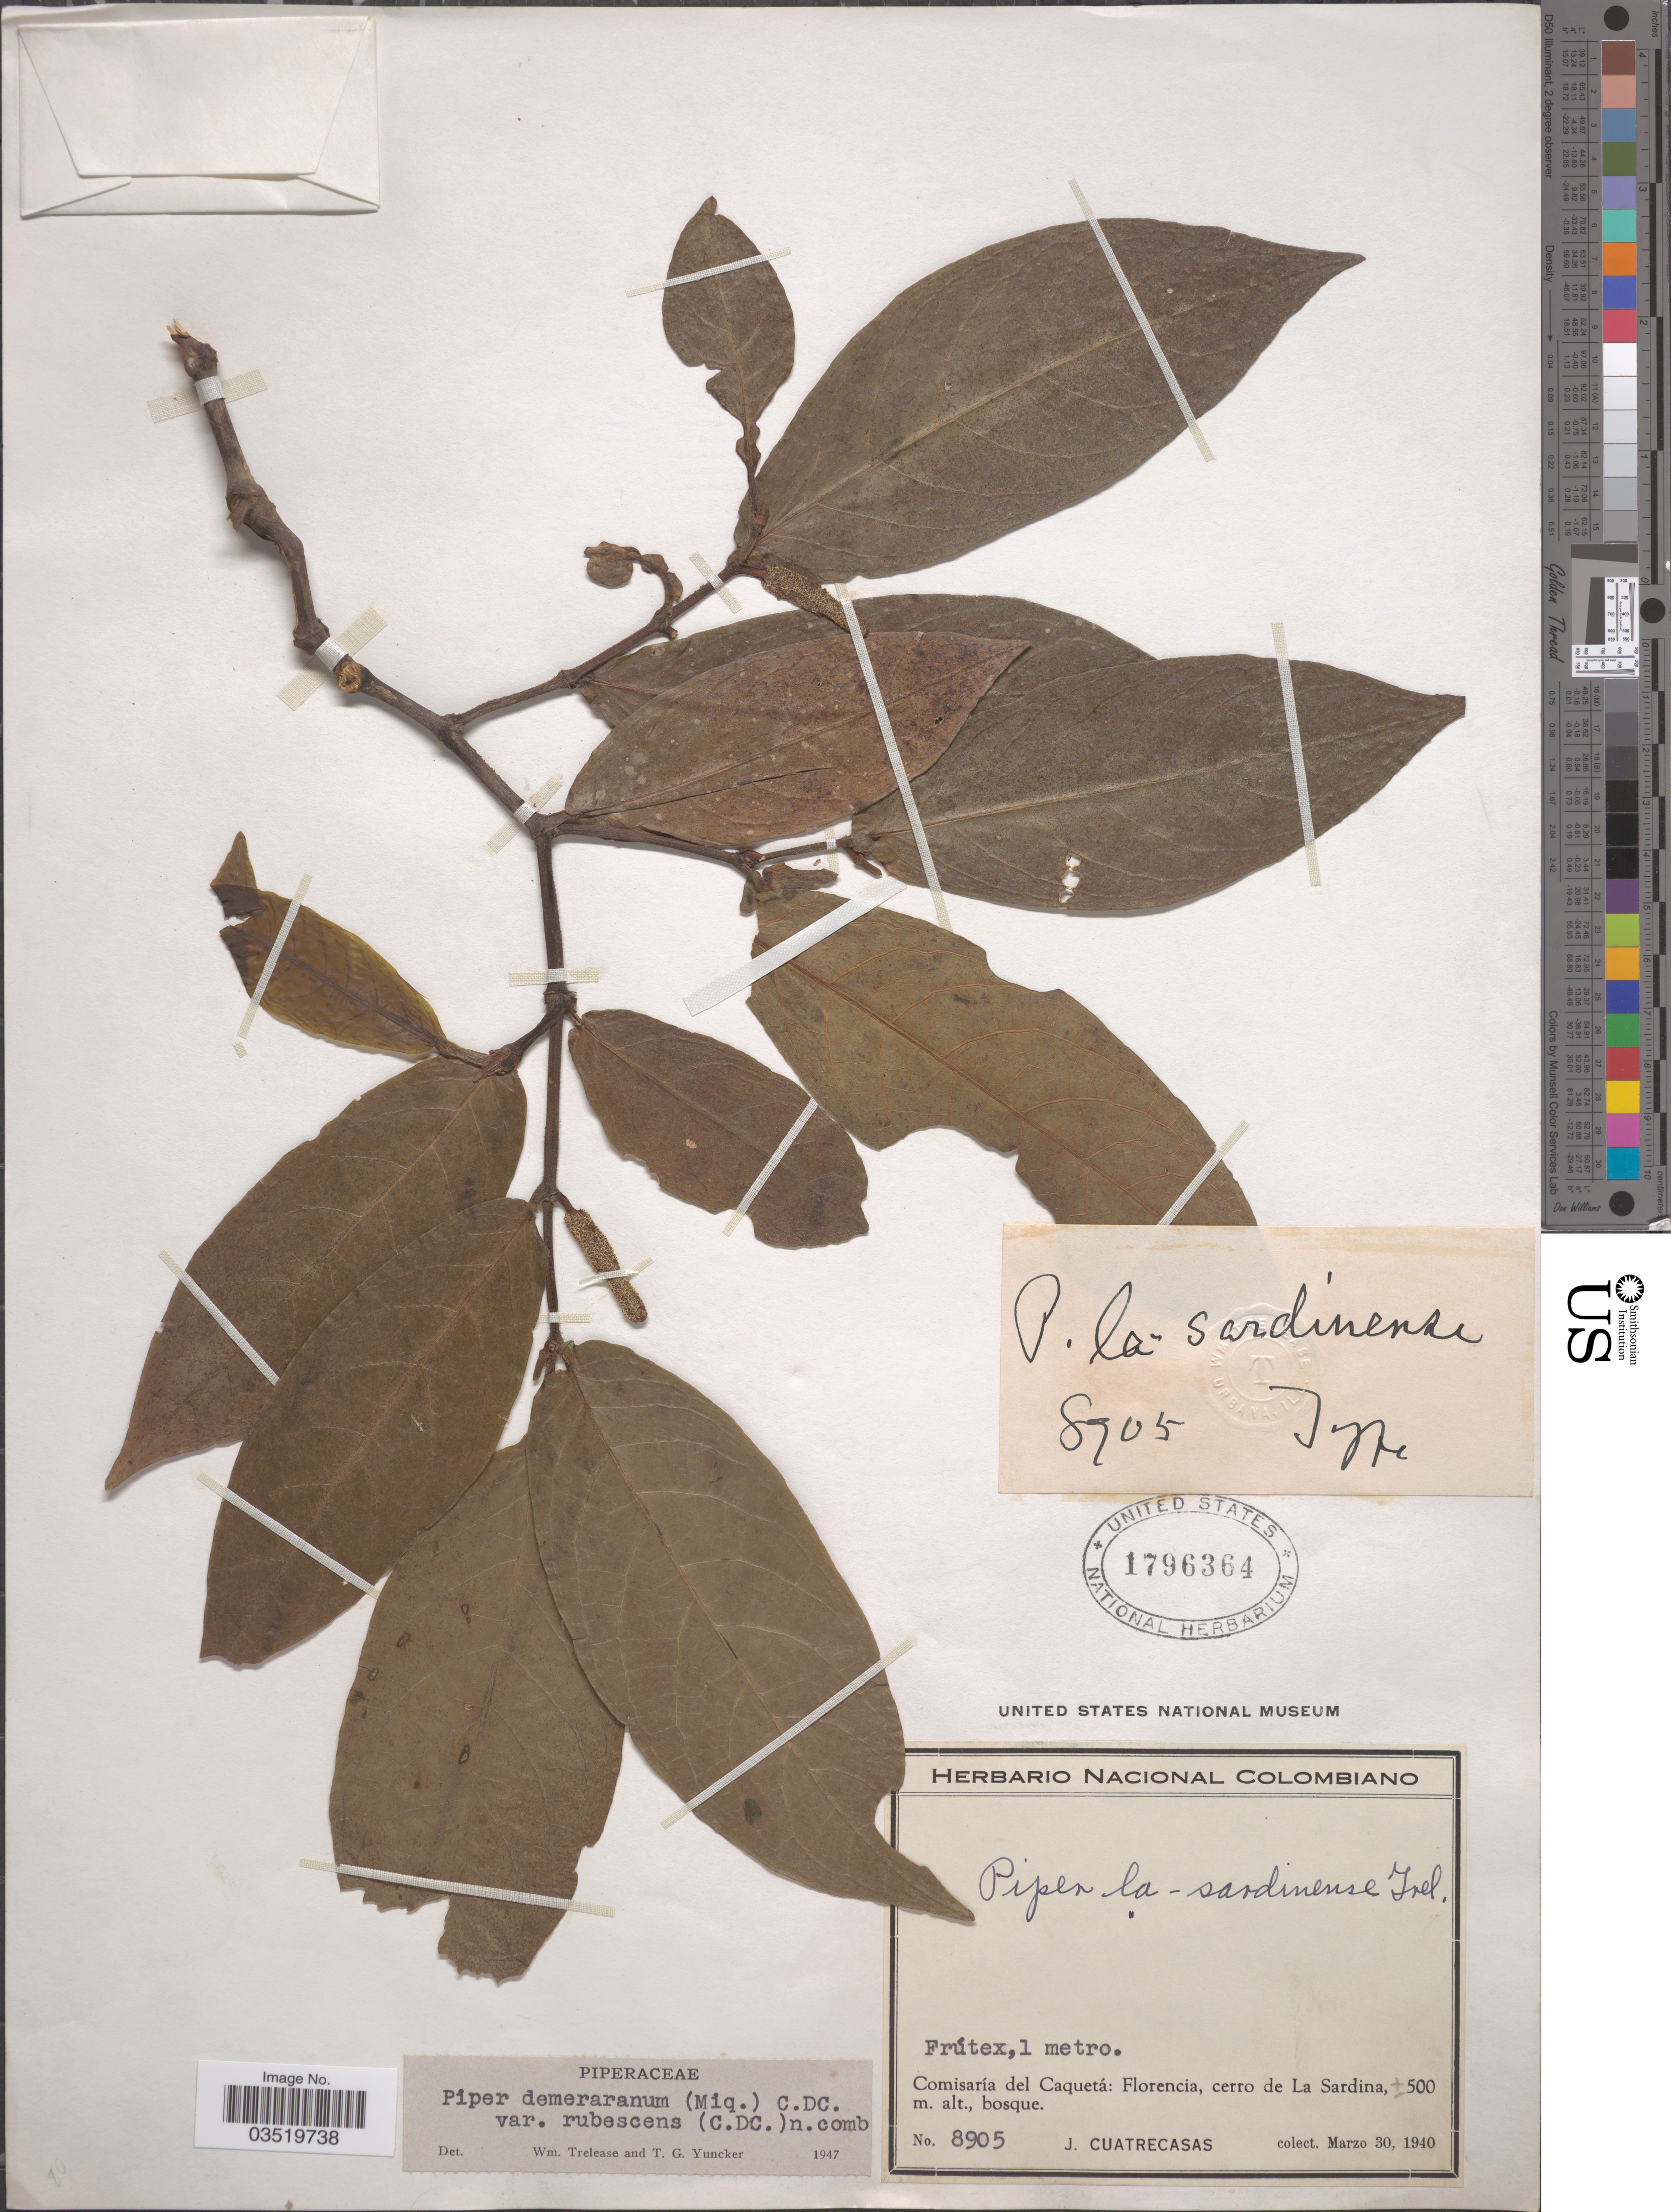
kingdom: Plantae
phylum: Tracheophyta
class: Magnoliopsida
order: Piperales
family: Piperaceae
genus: Piper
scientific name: Piper demeraranum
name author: (Miq.) C. DC.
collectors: J. Cuatrecasas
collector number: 8905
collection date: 1940-03-30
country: Colombia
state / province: Caquetá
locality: Comisaría del Caquetá: Florencia, cerro de La Sardina.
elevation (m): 500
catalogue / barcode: US 1796364